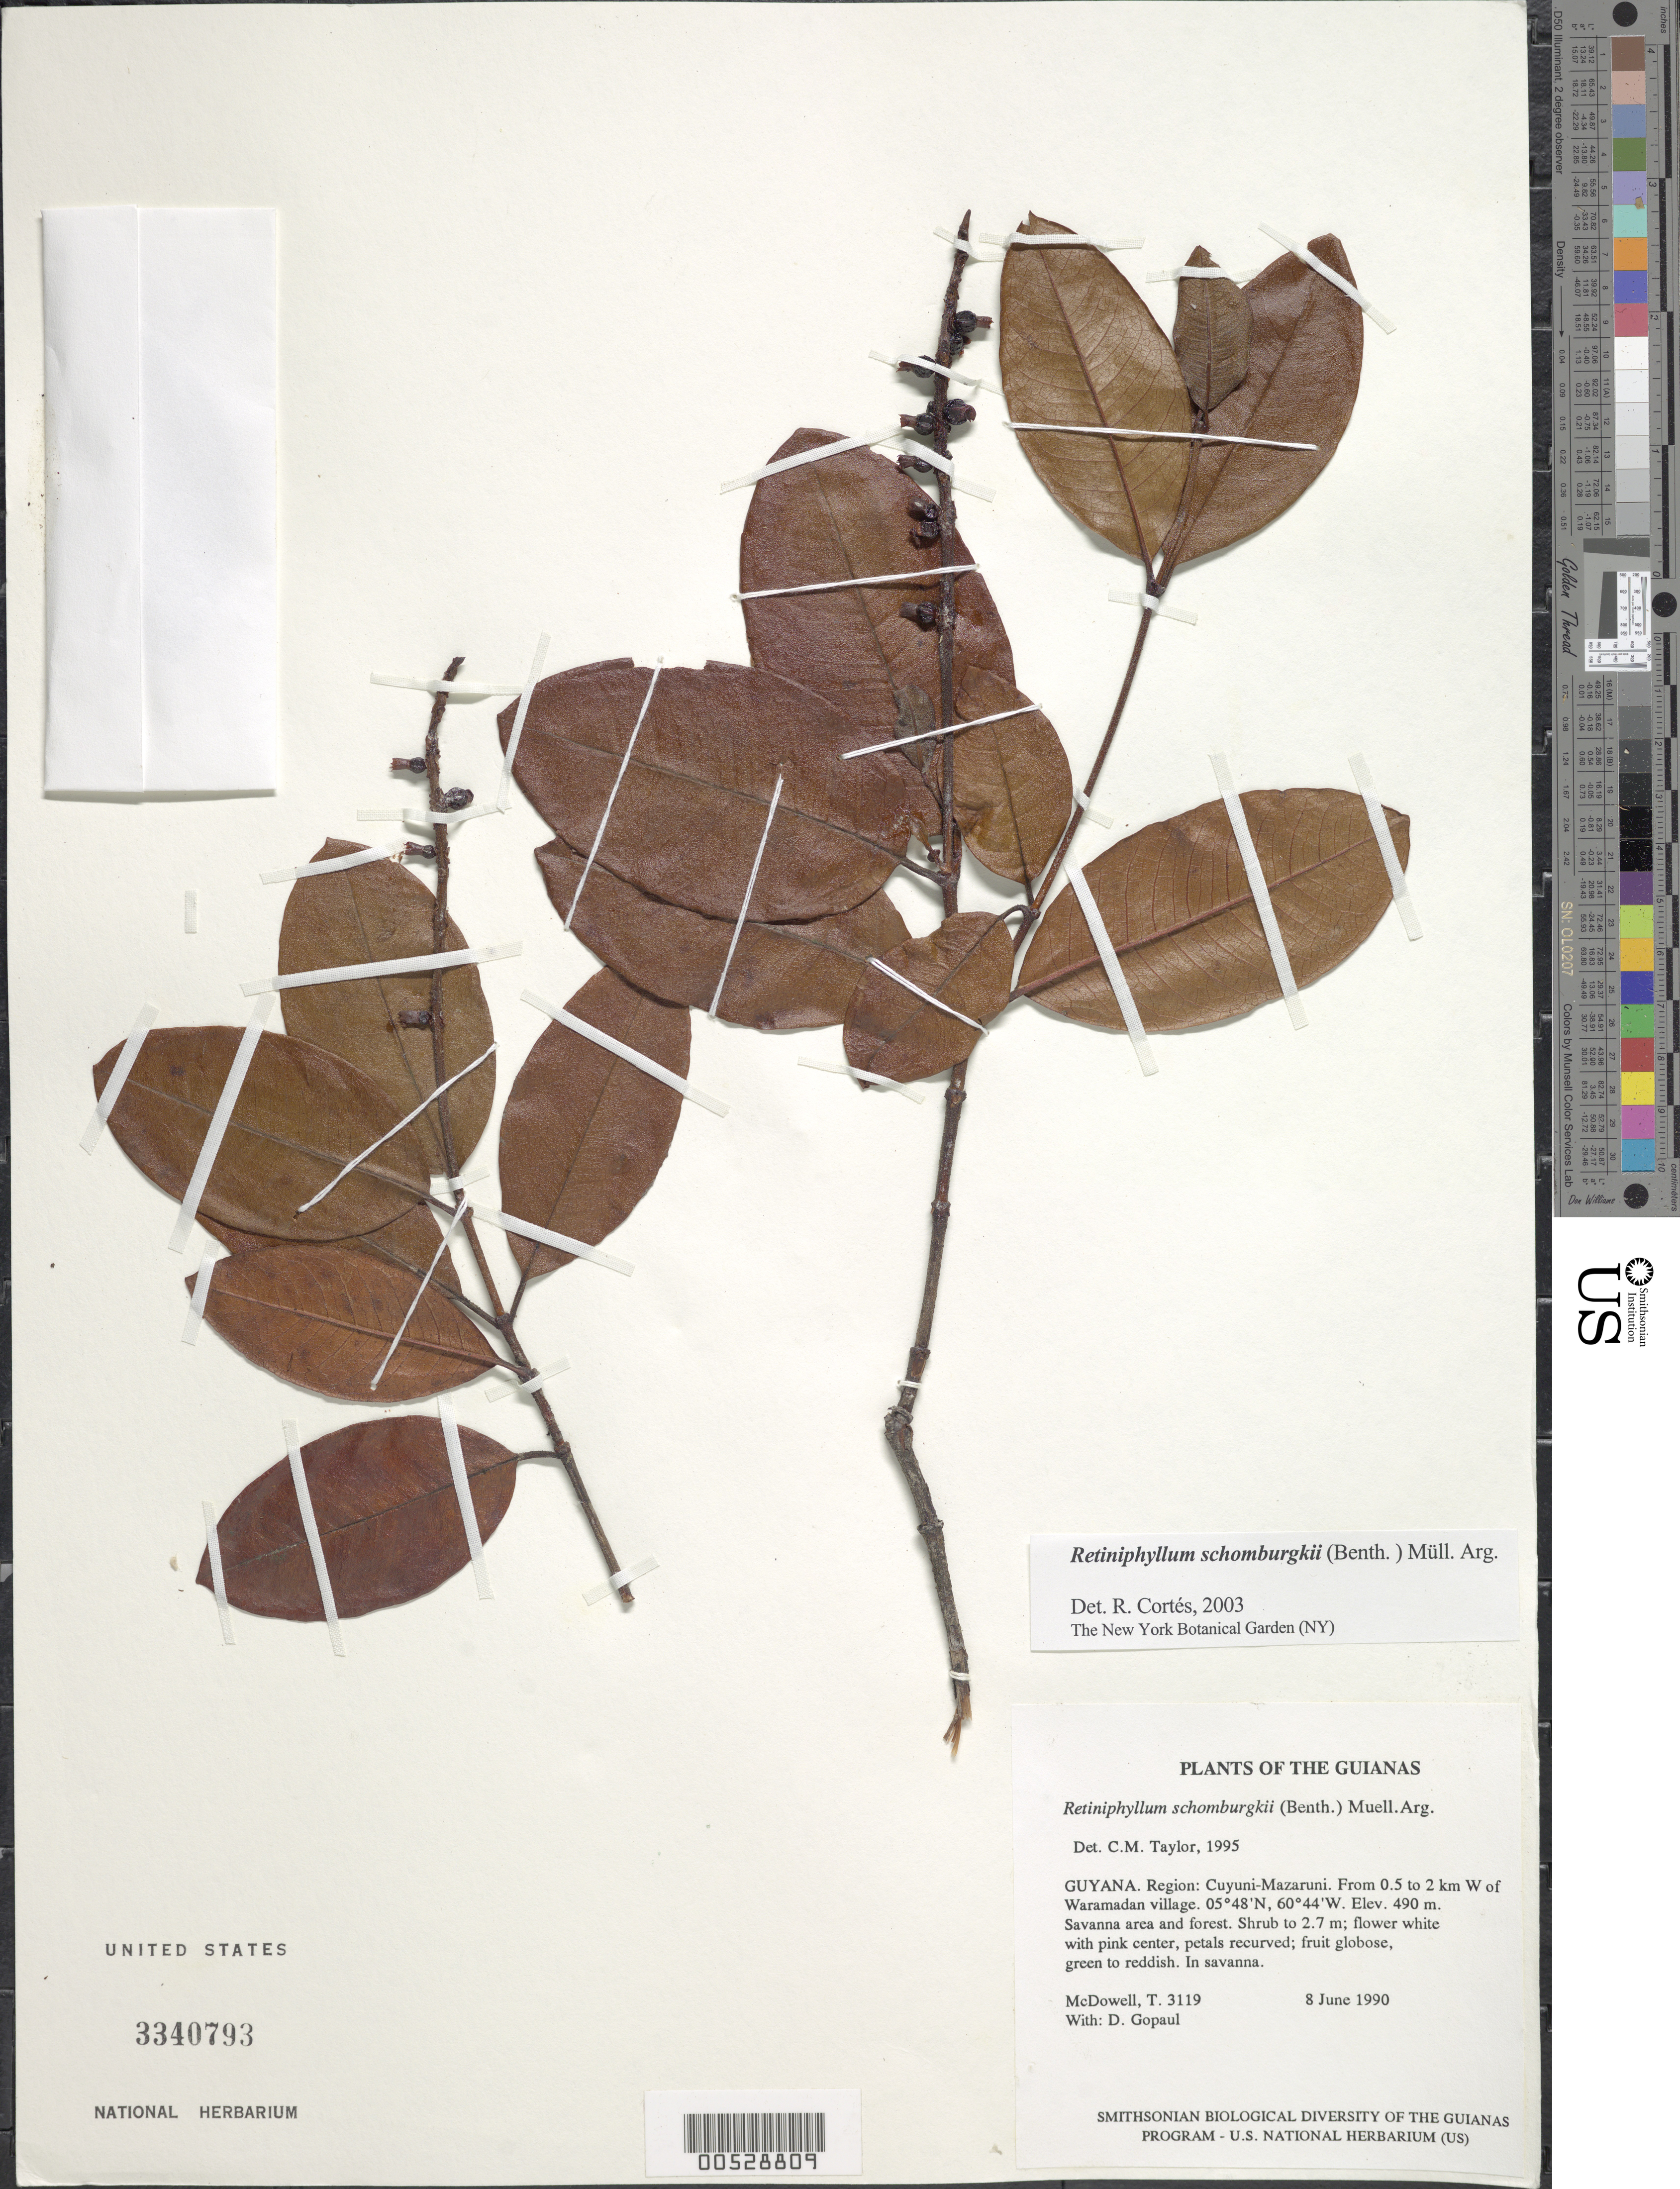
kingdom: Plantae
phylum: Tracheophyta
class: Magnoliopsida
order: Gentianales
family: Rubiaceae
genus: Retiniphyllum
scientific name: Retiniphyllum schomburgkii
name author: (Benth.) Müll. Arg.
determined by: Taylor, Charlotte M.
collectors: T. McDowell & D. Gopaul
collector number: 3119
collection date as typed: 8 June 1990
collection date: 1990-06-08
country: Guyana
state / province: Cuyuni-Mazaruni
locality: From 0.5 to 2 km W of Waramadan village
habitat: Savanna area and forest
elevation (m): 490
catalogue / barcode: US 3340793